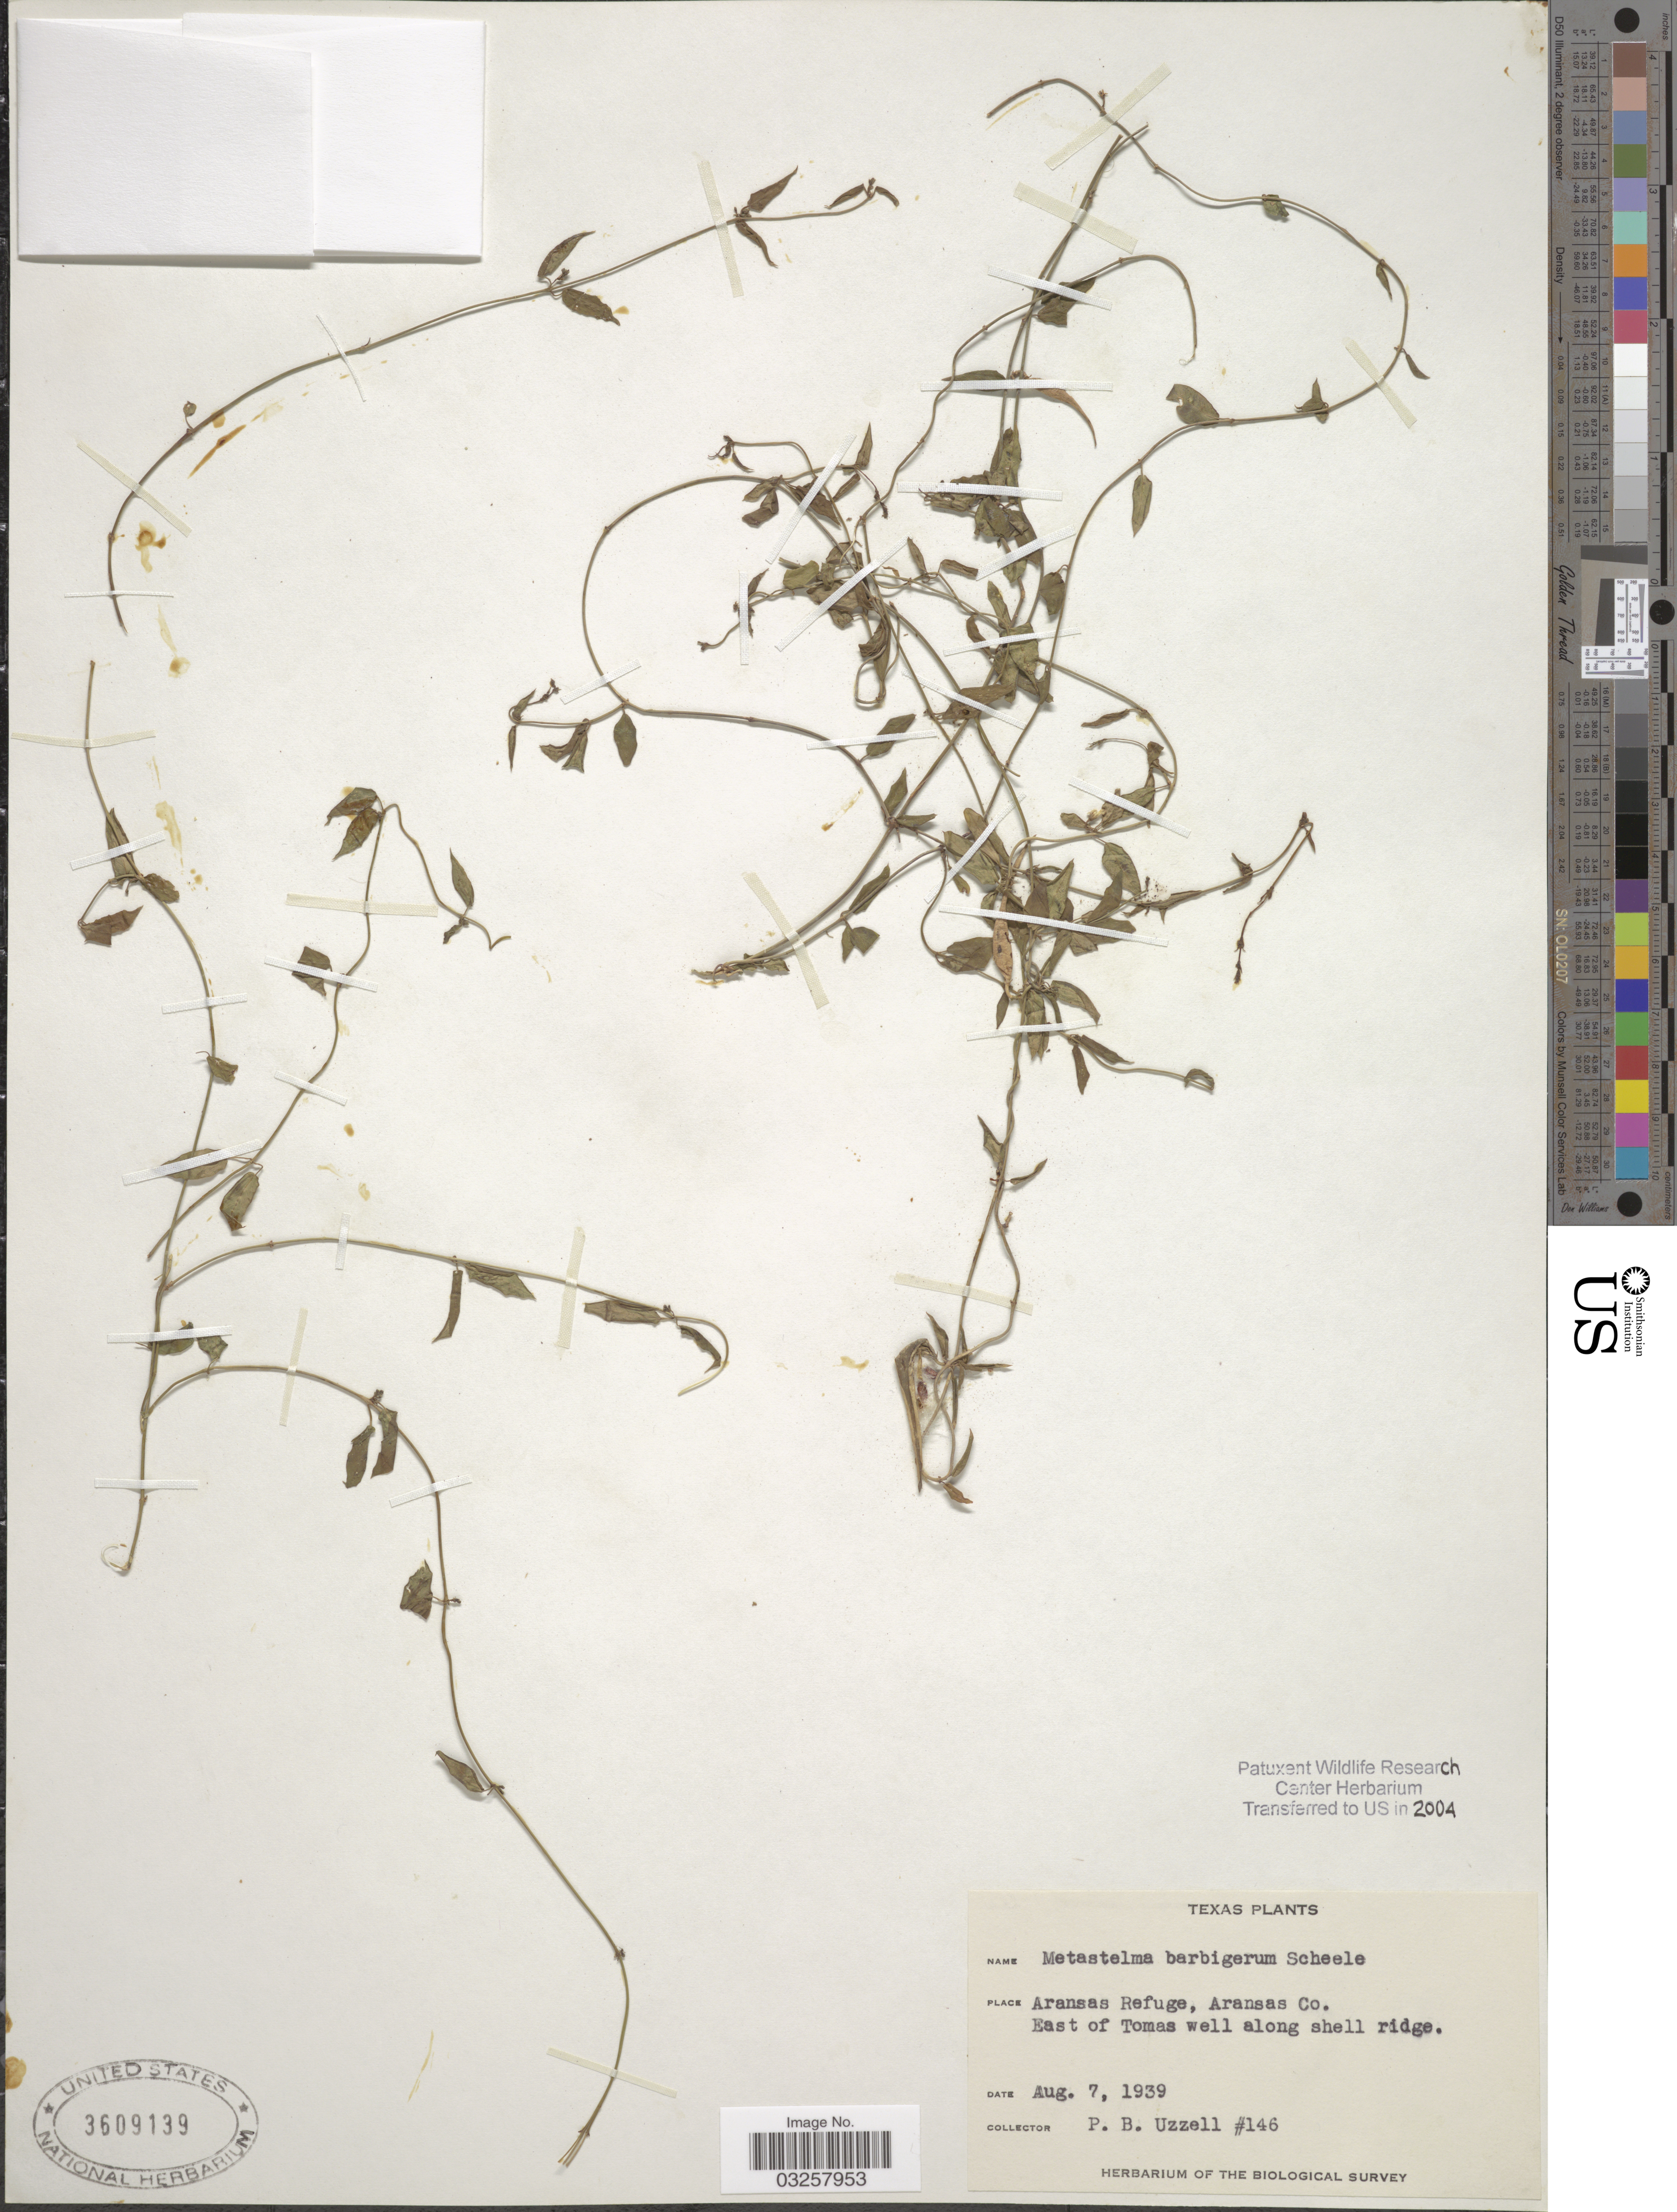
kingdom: Plantae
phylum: Tracheophyta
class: Magnoliopsida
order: Gentianales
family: Apocynaceae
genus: Metastelma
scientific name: Metastelma barbigerum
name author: Scheele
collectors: P. Uzzell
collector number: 146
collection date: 1939-08-07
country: United States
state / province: Texas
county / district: Aransas Co.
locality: Aransas Refuge, East of Tomas well along shell ridge.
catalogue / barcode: US 3609139